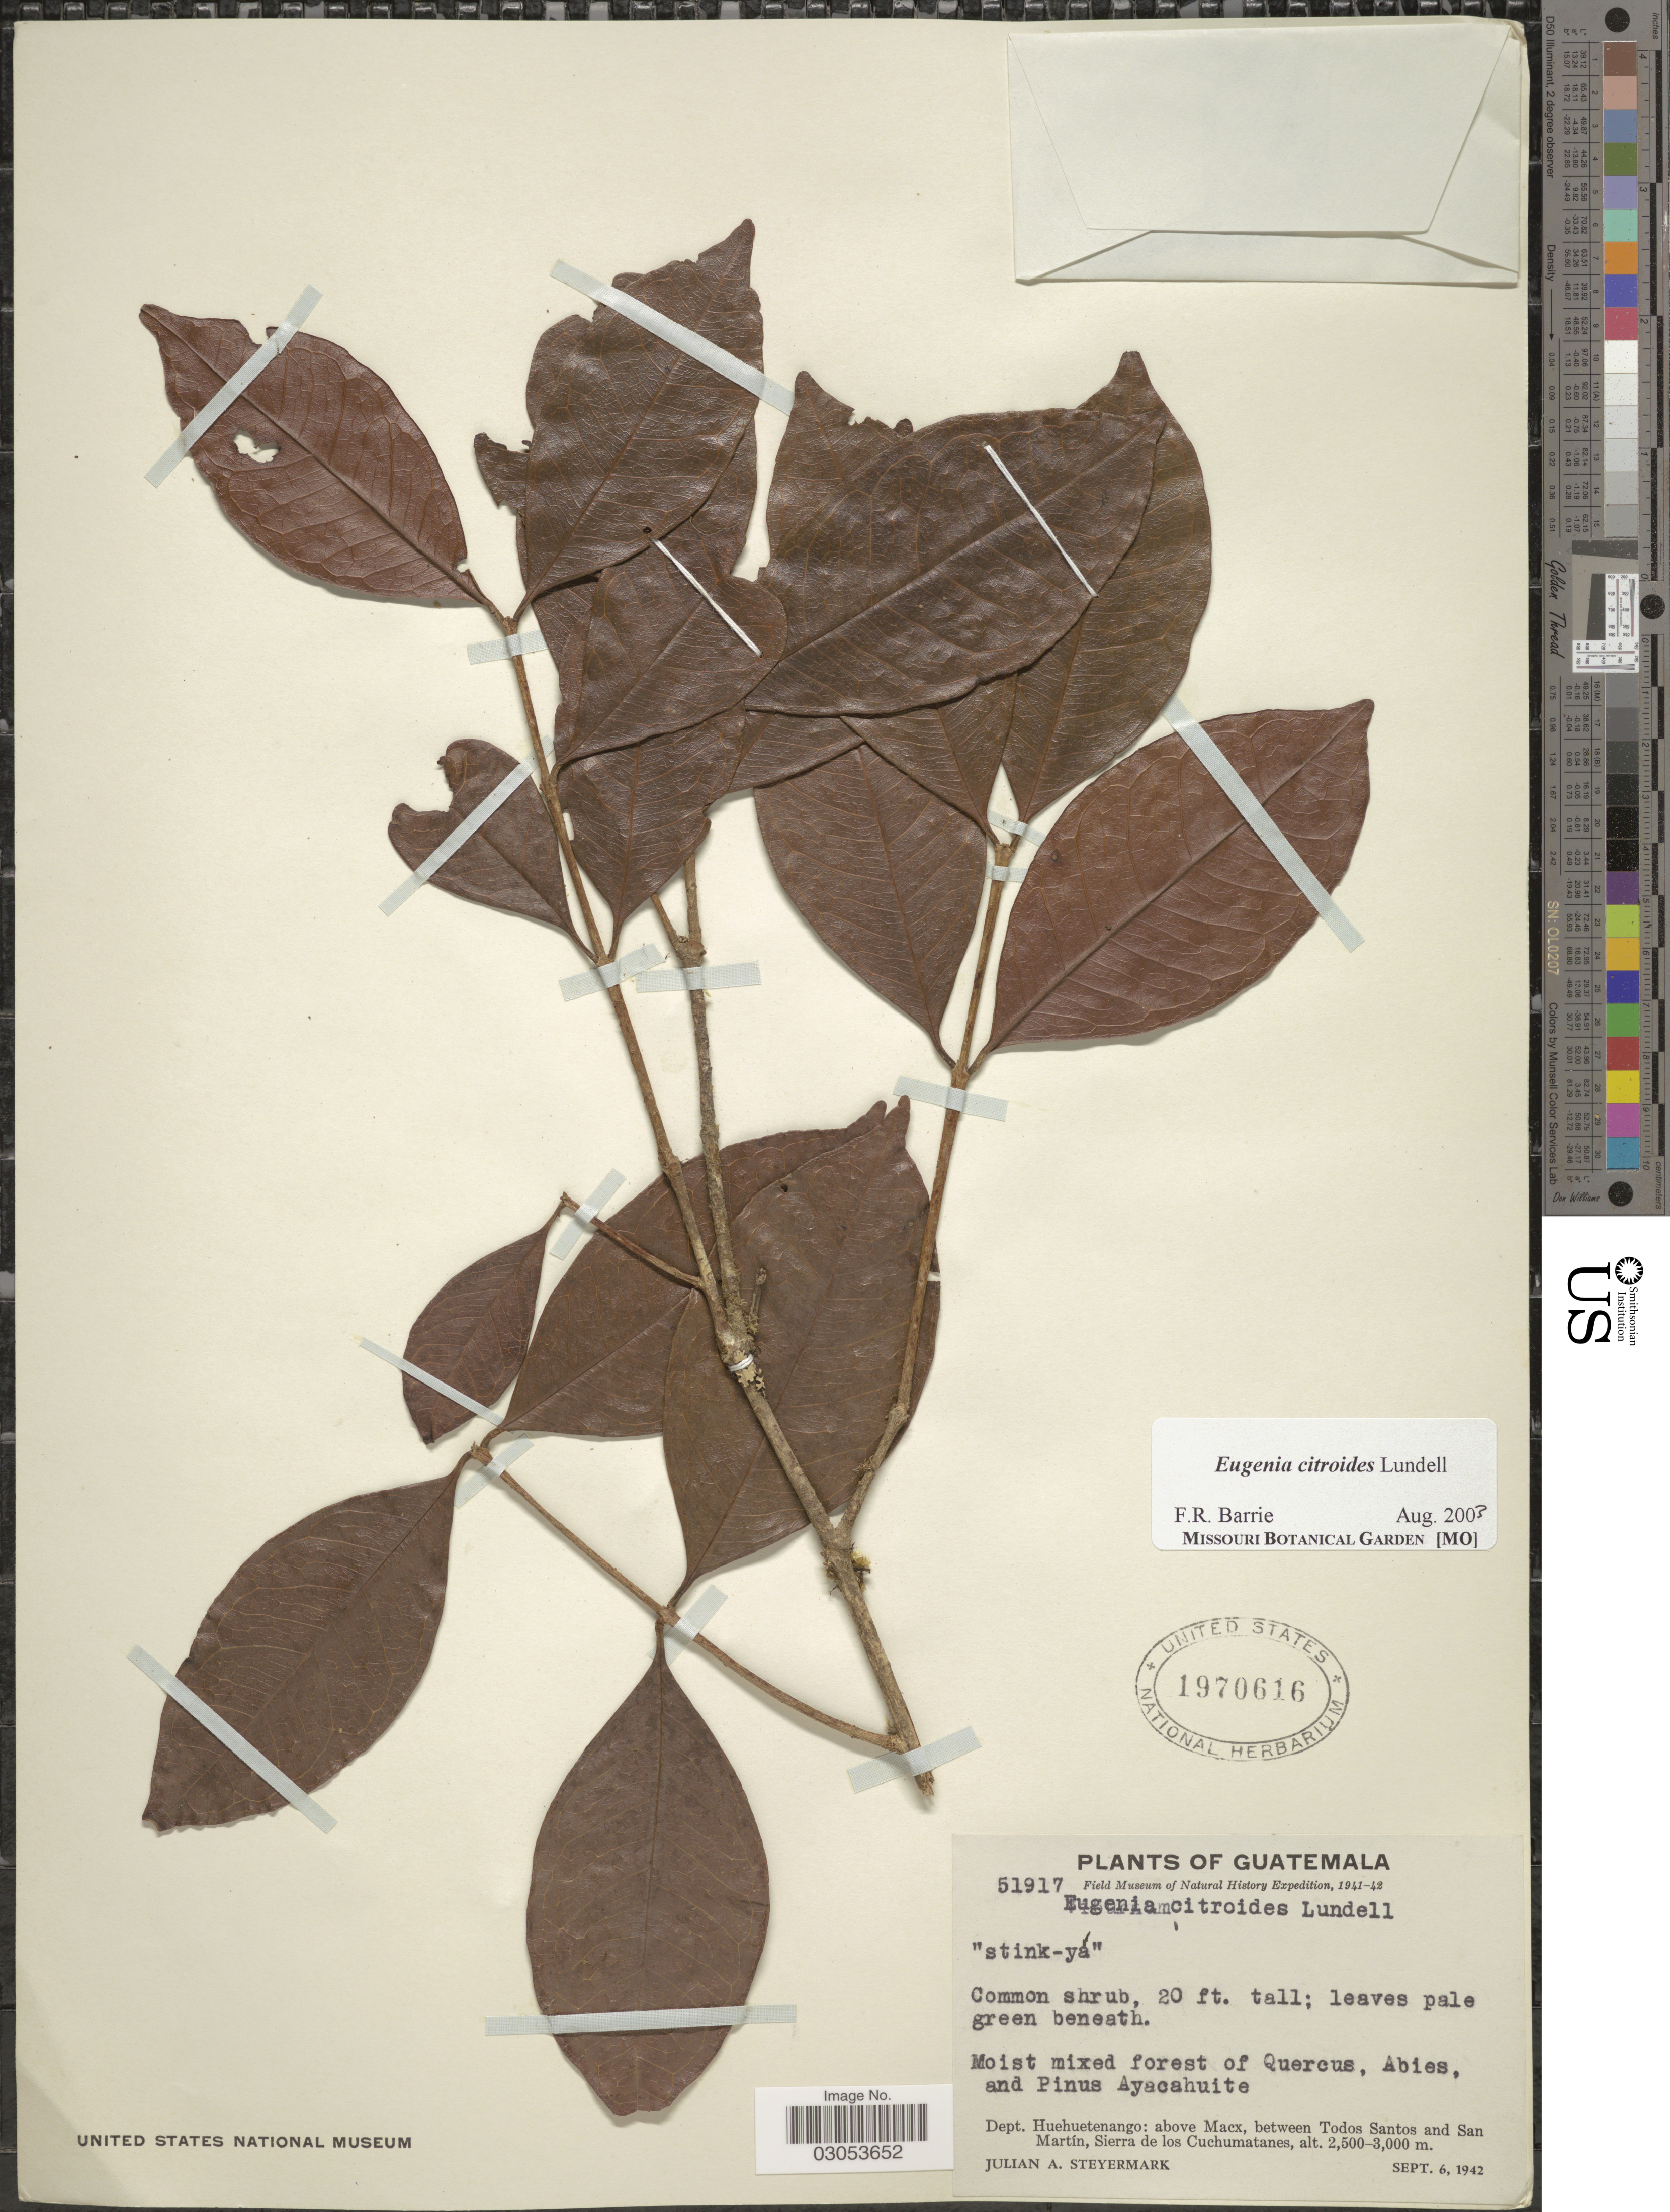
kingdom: Plantae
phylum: Tracheophyta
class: Magnoliopsida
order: Myrtales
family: Myrtaceae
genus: Eugenia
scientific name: Eugenia citroides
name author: Lundell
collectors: J. Steyermark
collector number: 51917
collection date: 1942-09-06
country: Guatemala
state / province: Huehuetenango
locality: Dept. Huehuetenango: above Macx, between Todos Santos and San Martín. Sierra de los Cuchumatanes.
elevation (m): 2500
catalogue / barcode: US 1970616